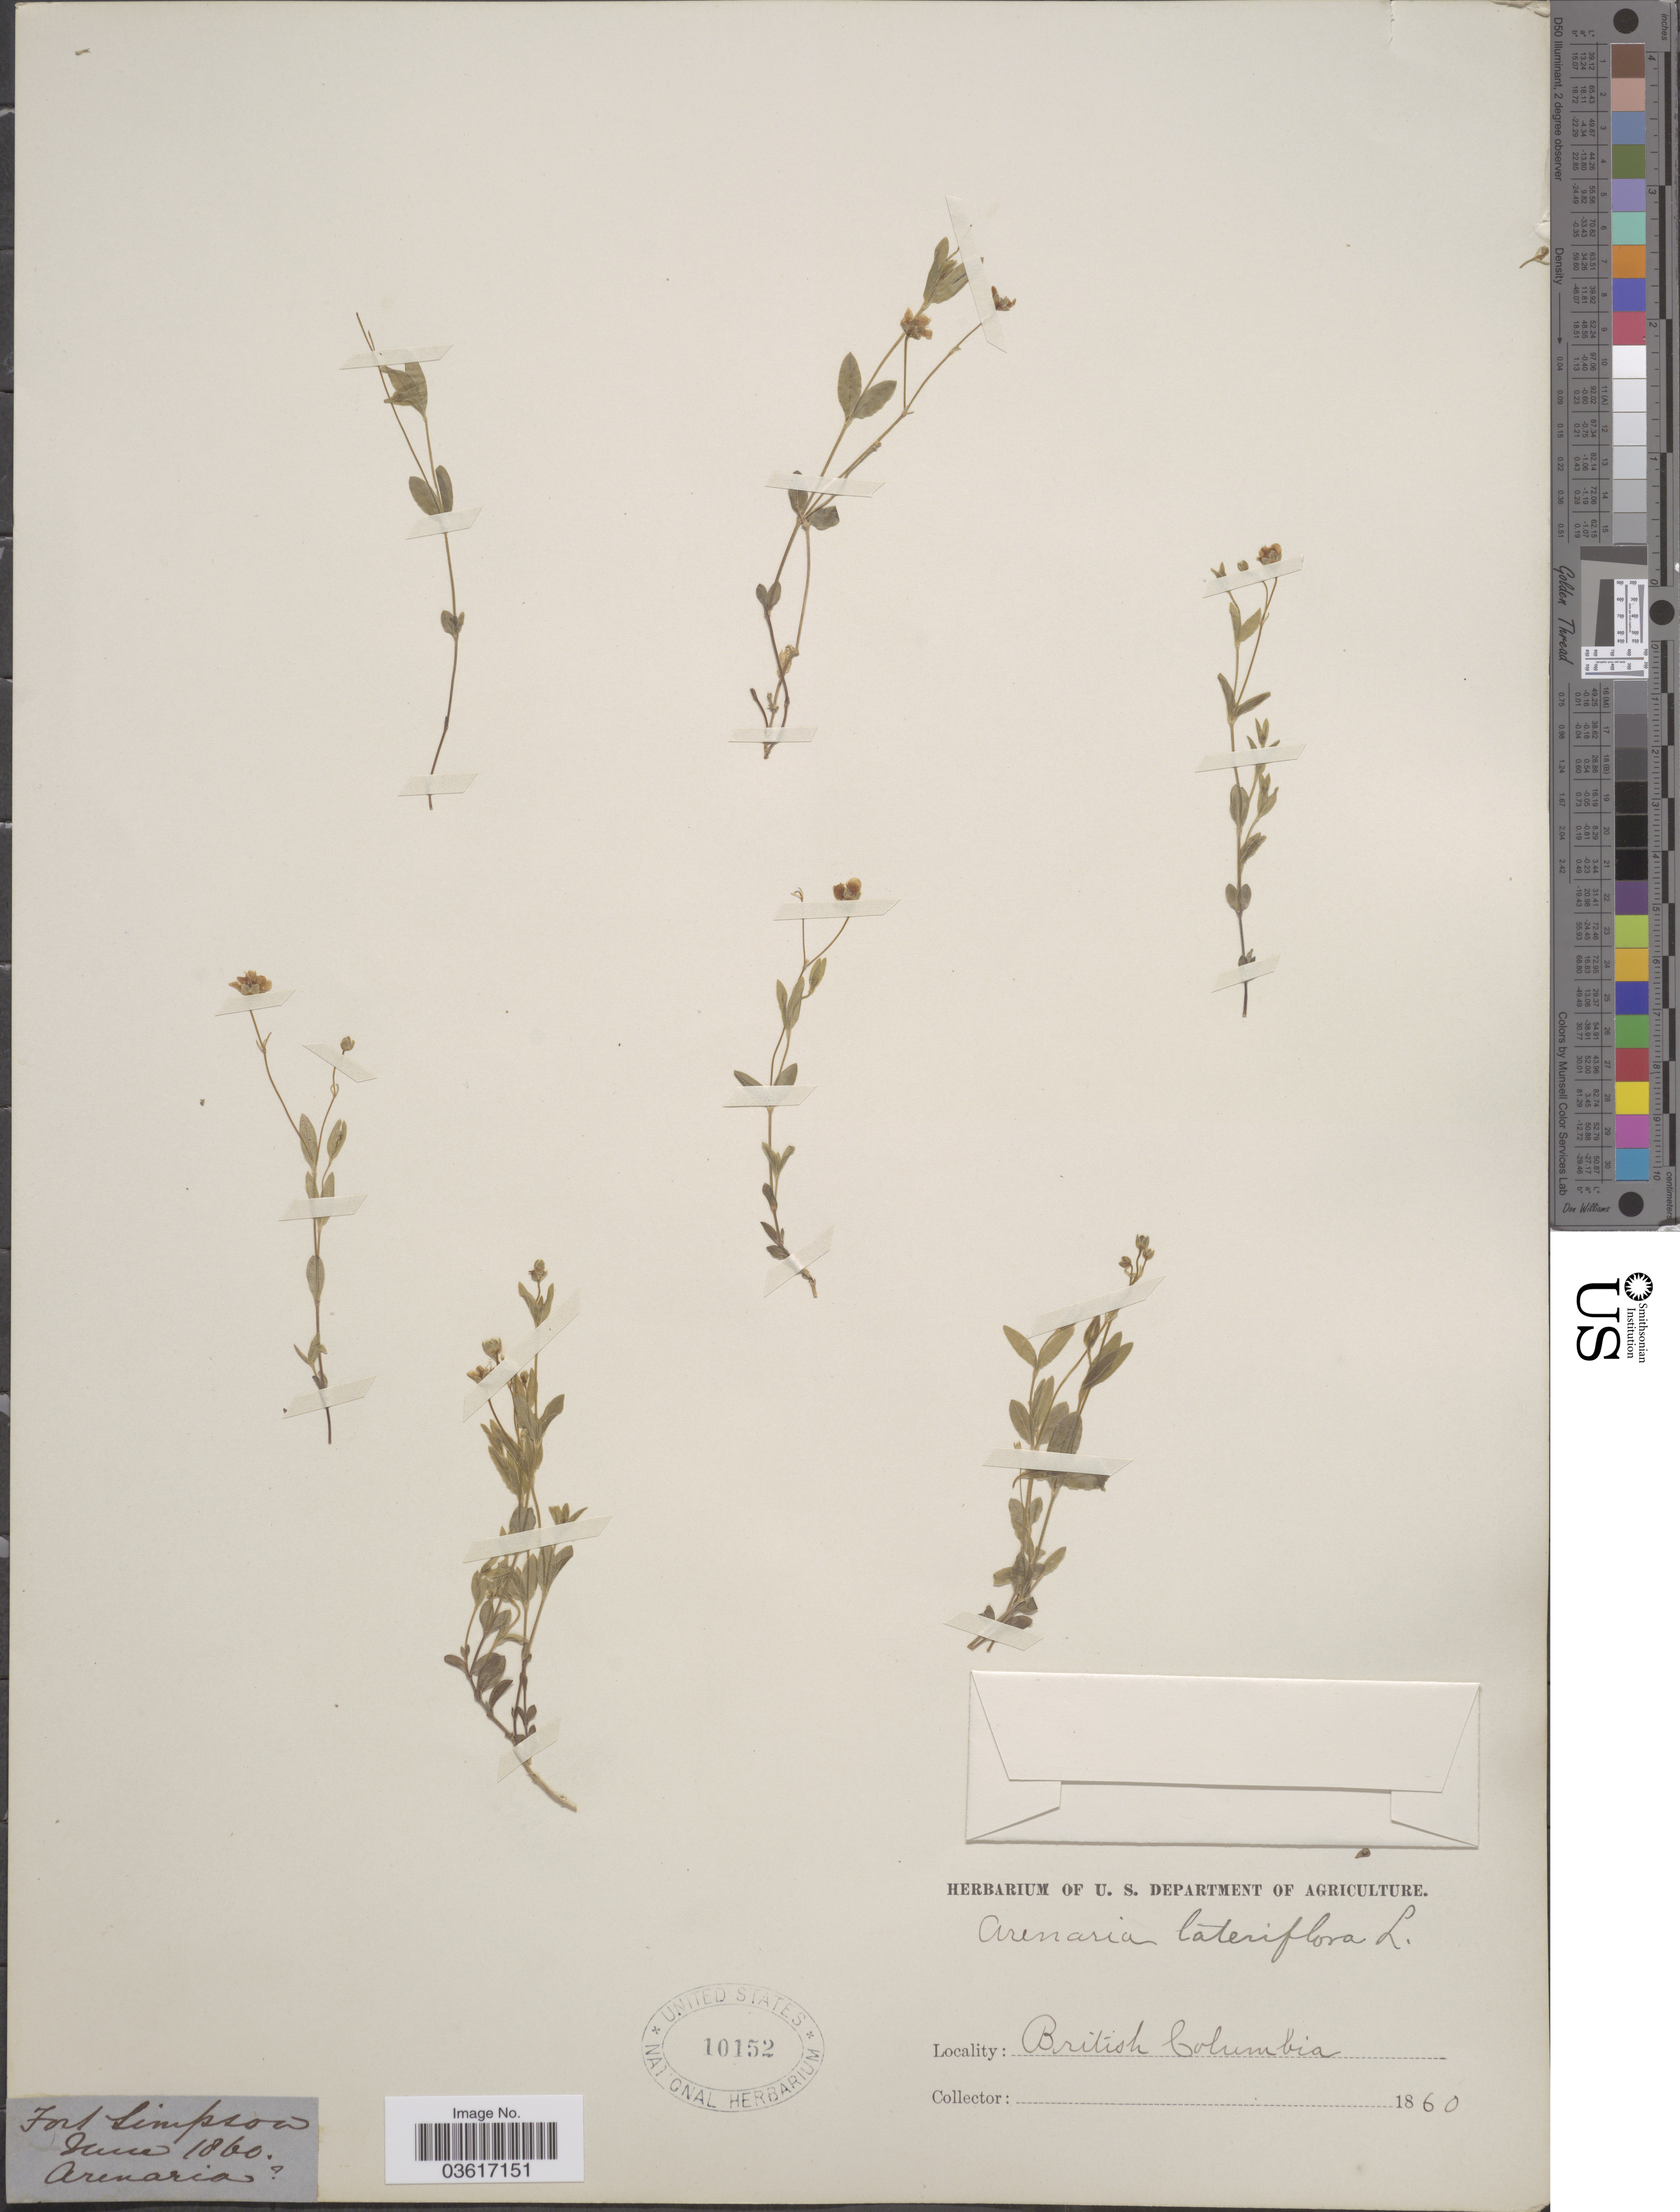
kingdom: Plantae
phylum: Tracheophyta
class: Magnoliopsida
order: Caryophyllales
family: Caryophyllaceae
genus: Moehringia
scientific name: Moehringia lateriflora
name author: (L.) Fenzl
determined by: Strong, Mark T., (BOT), Smithsonian Institution - National Museum of Natural History (UNITED STATES)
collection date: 1860-06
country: Canada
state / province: British Columbia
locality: Fort Simpson.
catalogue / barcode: US 10152